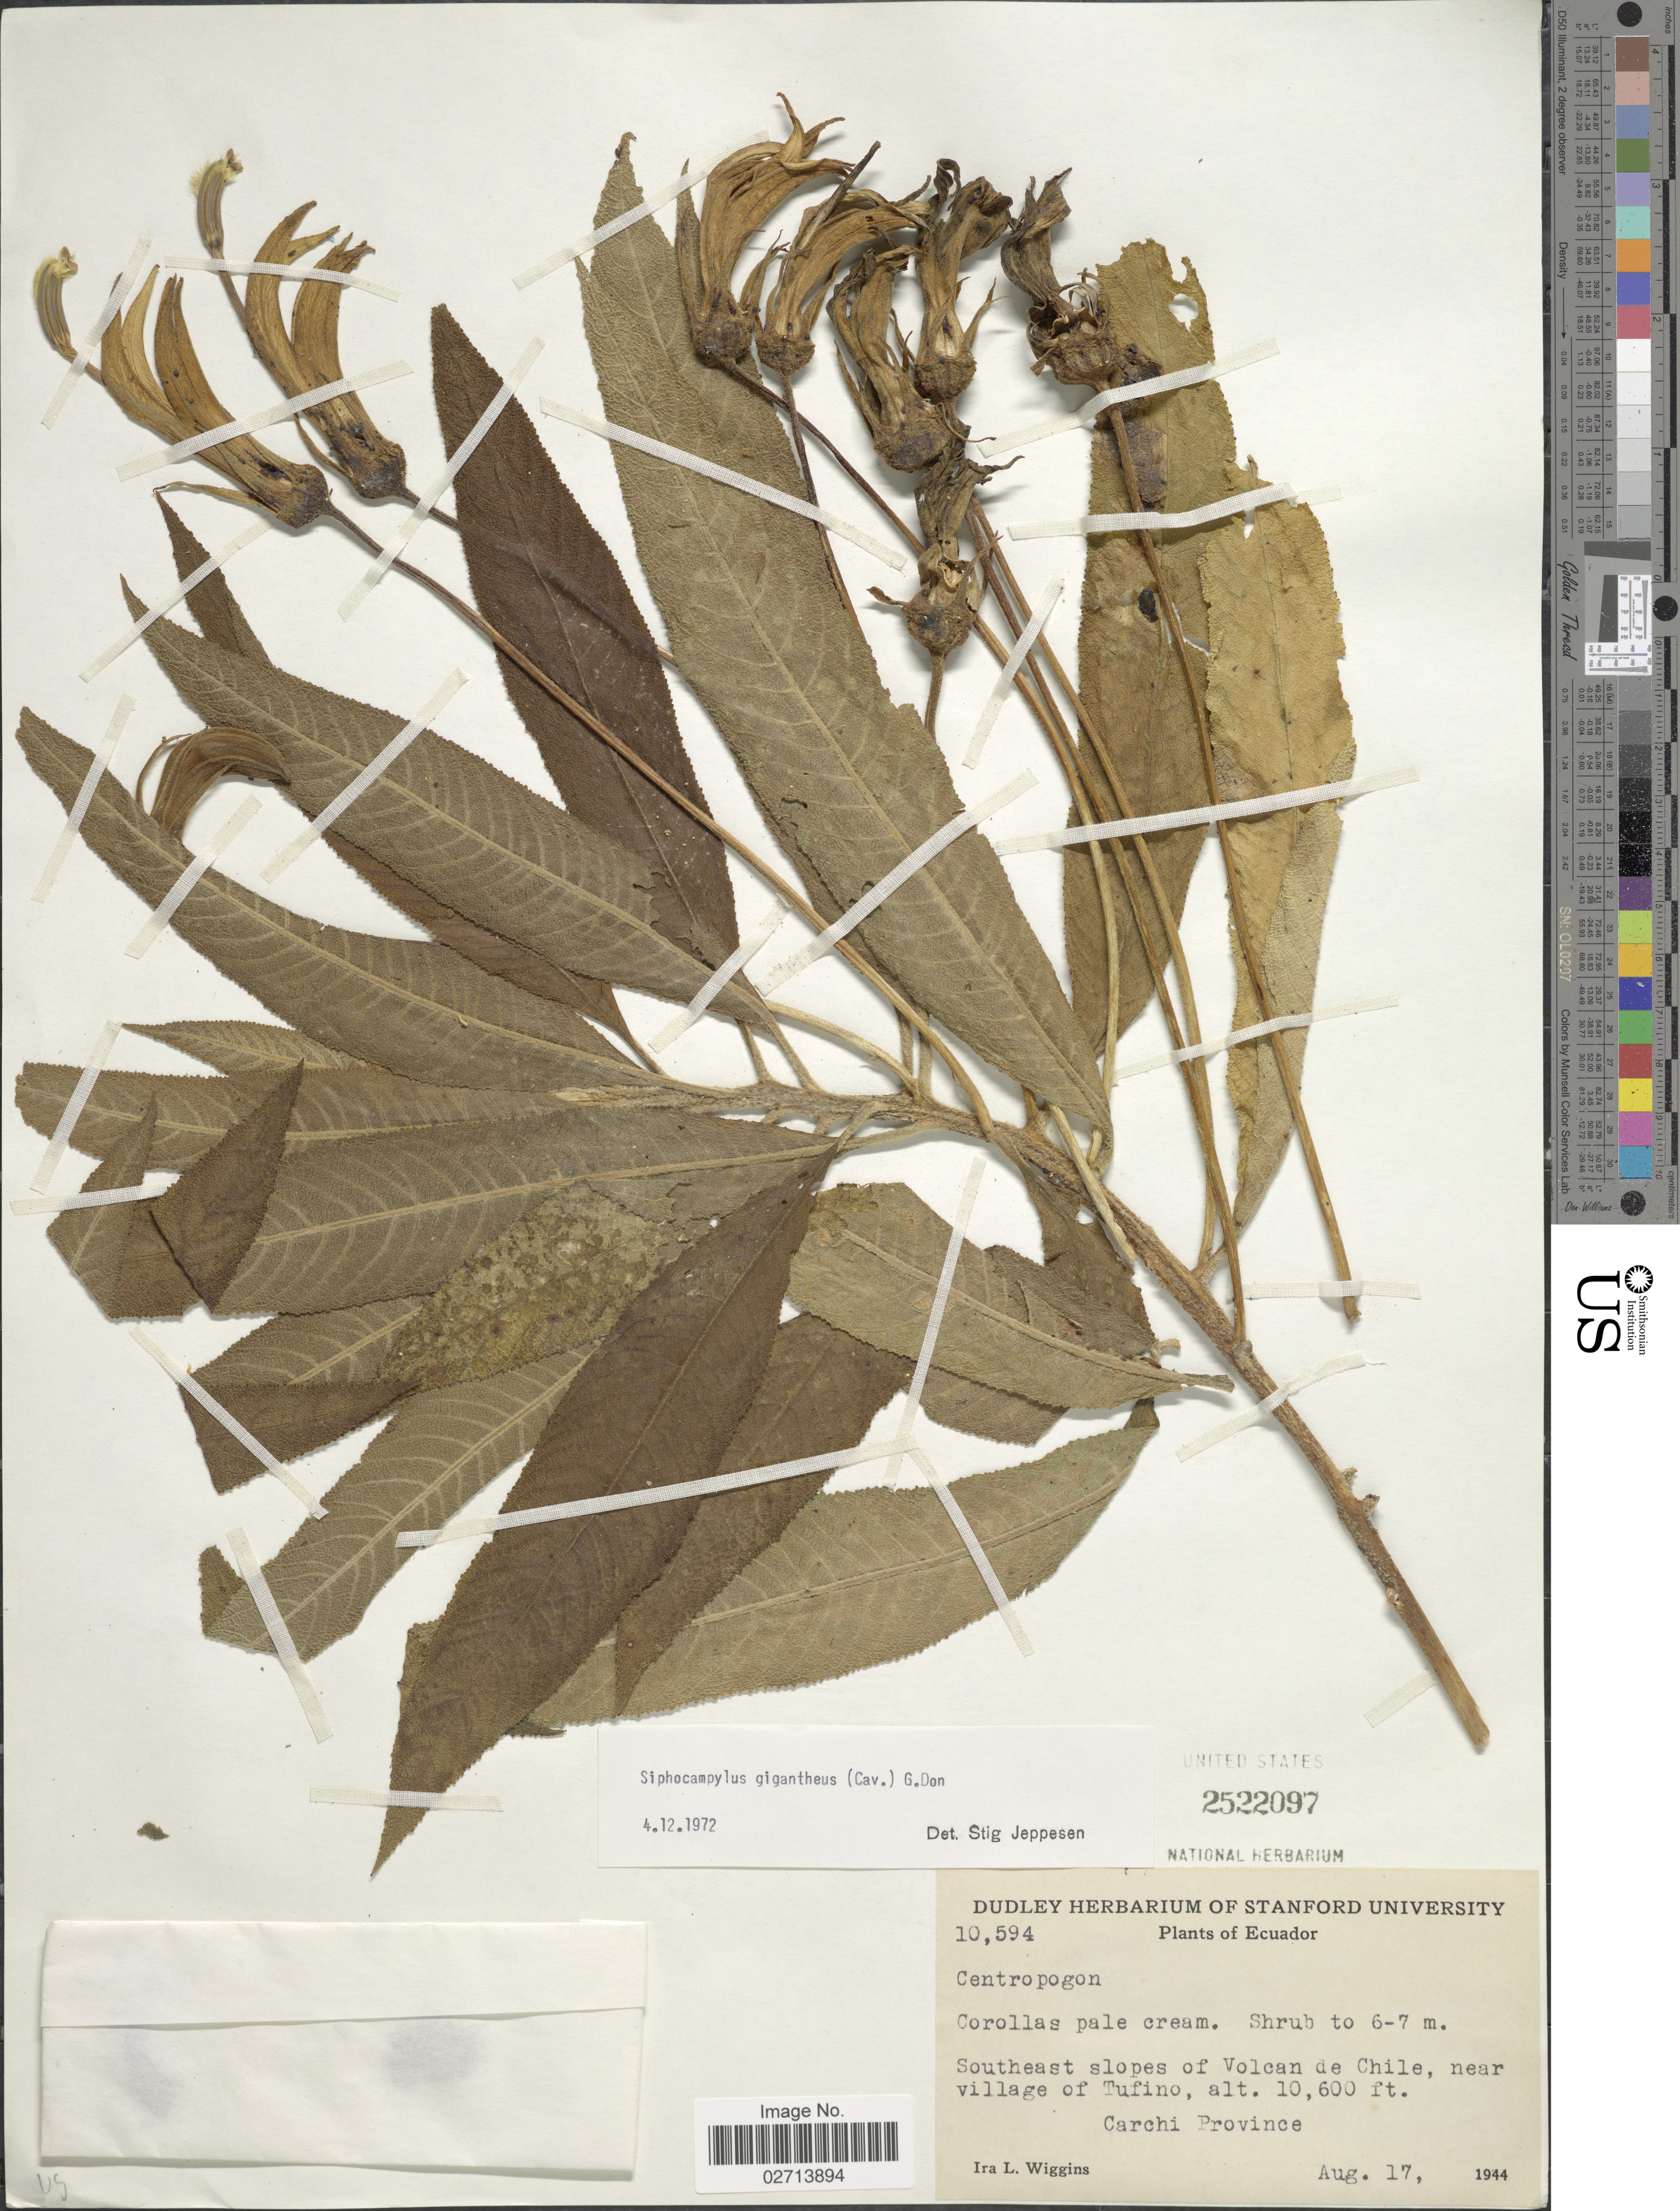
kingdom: Plantae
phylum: Tracheophyta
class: Magnoliopsida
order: Asterales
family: Campanulaceae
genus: Siphocampylus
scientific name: Siphocampylus giganteus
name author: (Cav.) G. Don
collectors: I. L. Wiggins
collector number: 10594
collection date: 1944-08-17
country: Ecuador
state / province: Carchi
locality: Southeast slopes of Volcan de Chile, near village of Tufino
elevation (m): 3231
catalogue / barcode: US 2522097